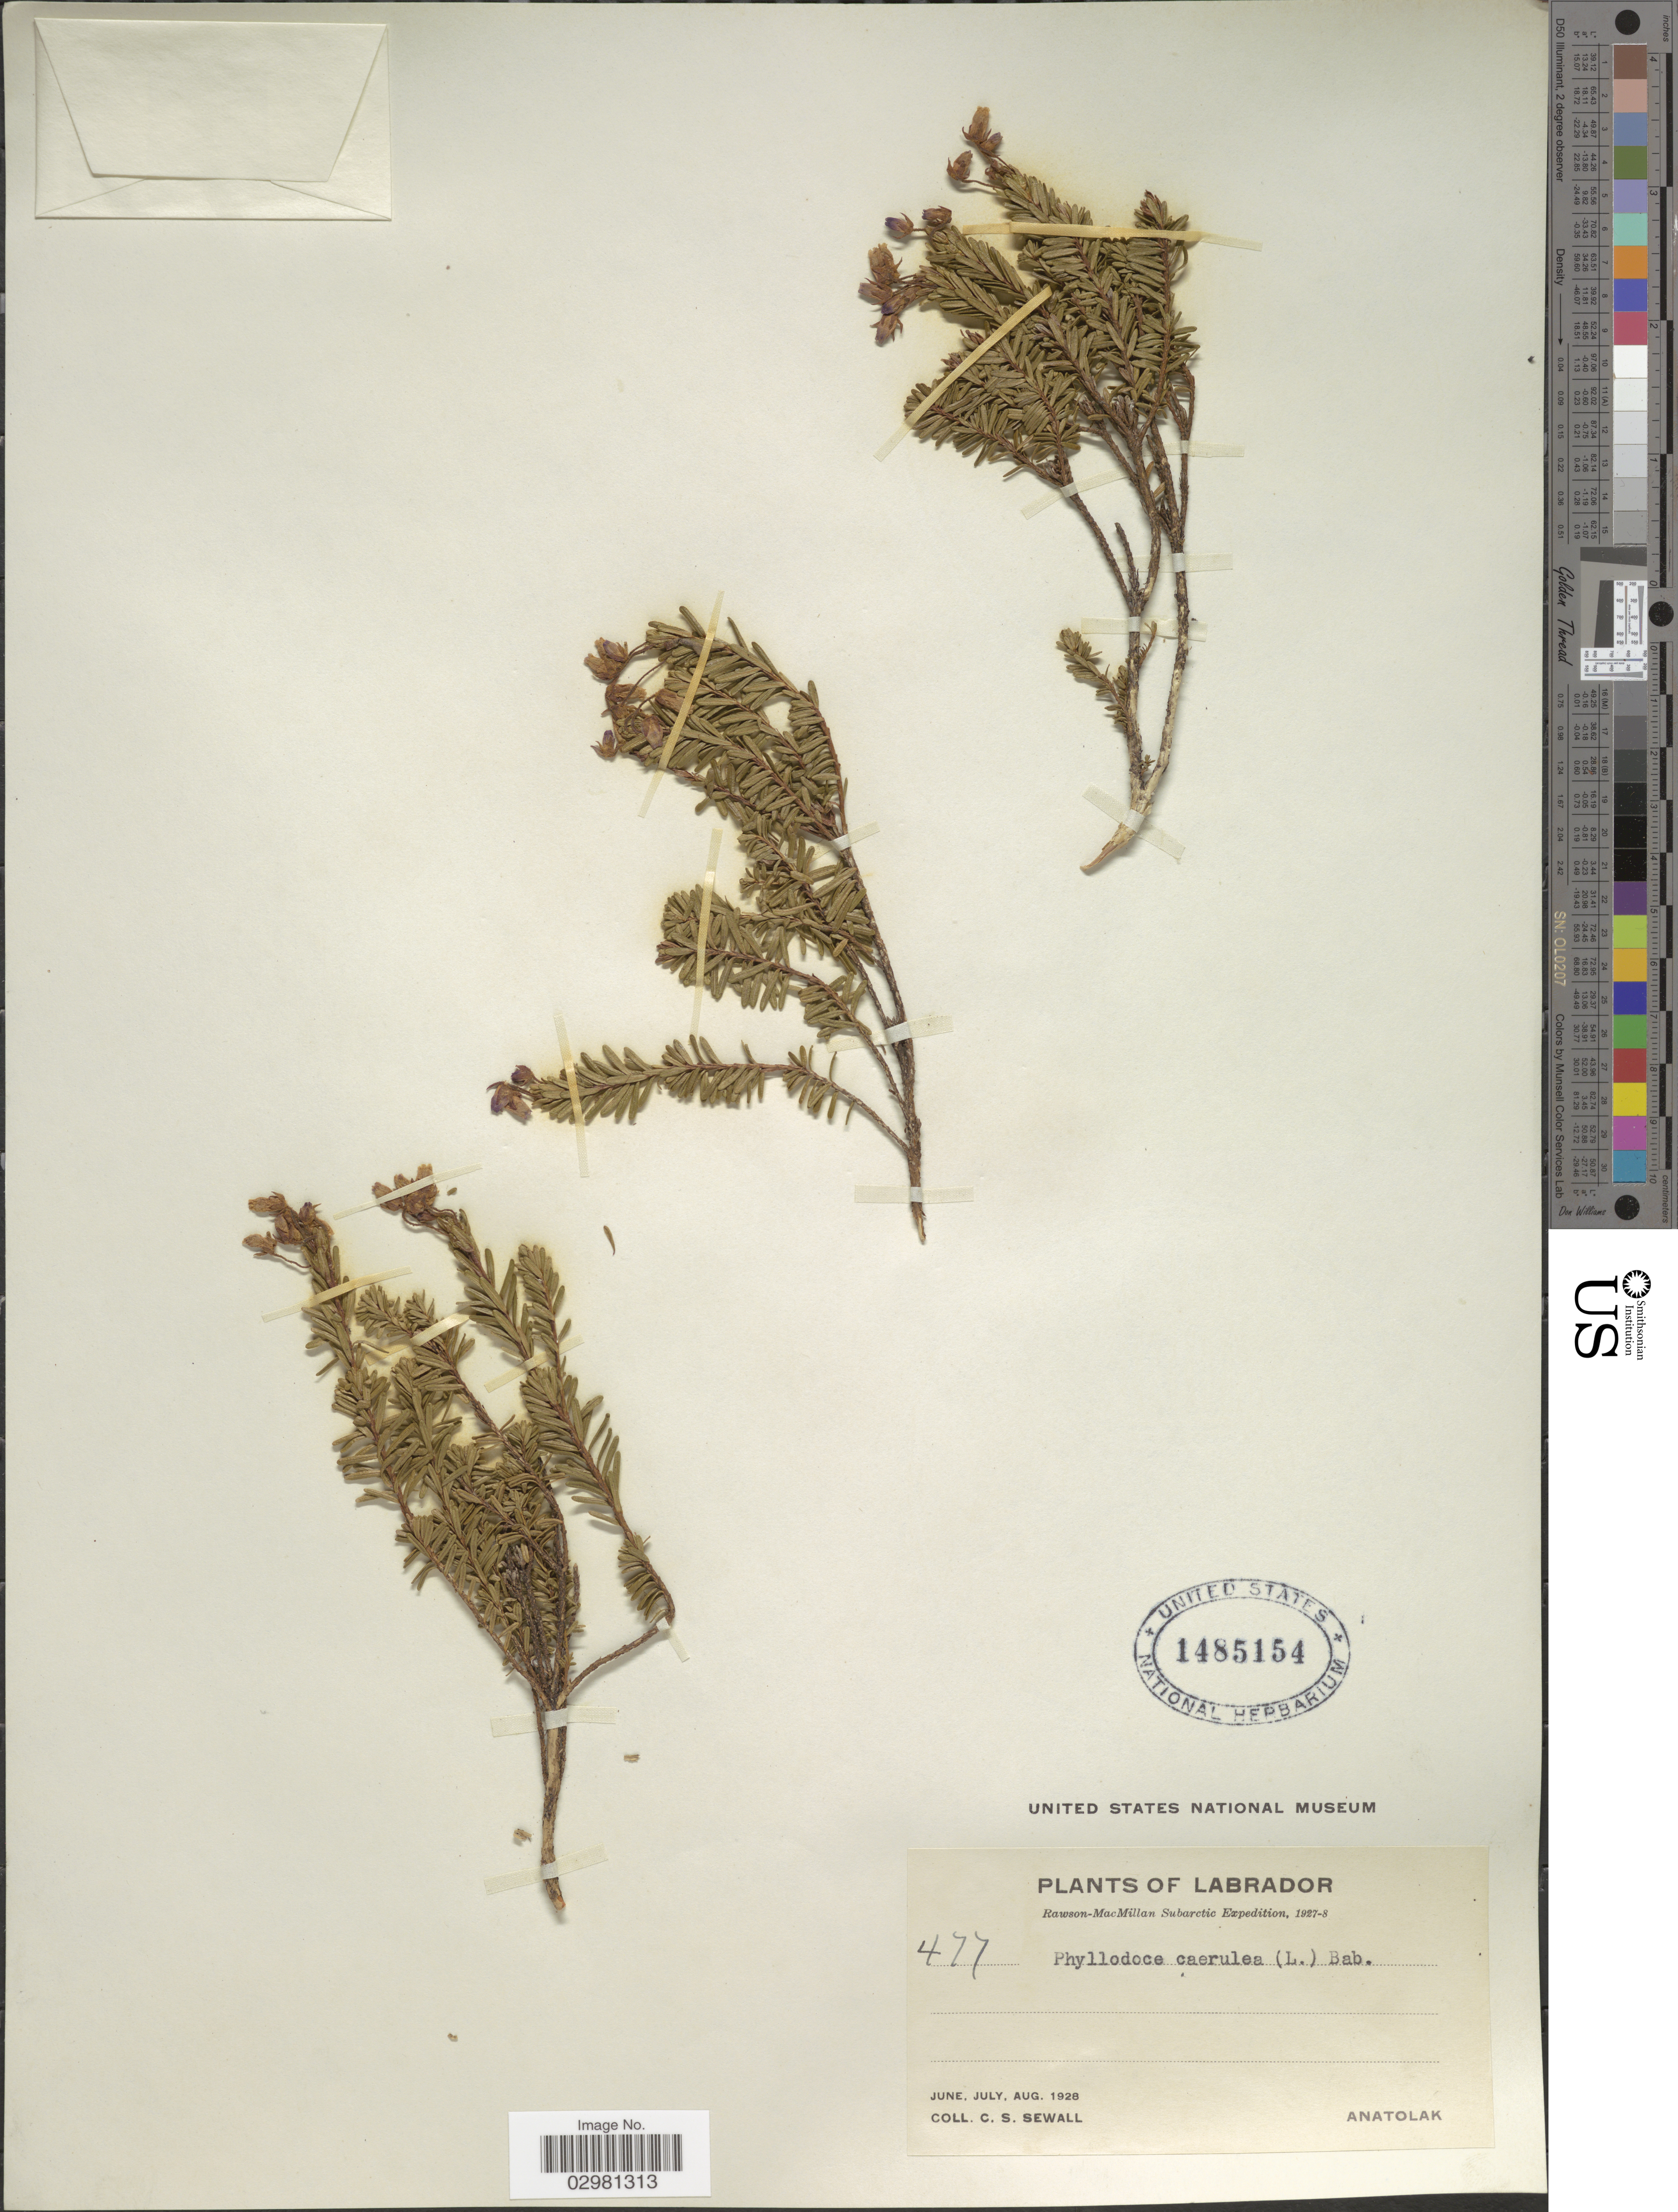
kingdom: Plantae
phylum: Tracheophyta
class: Magnoliopsida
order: Ericales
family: Ericaceae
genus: Phyllodoce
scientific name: Phyllodoce caerulea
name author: (L.) Bab.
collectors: C. Sewall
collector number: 477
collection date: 1928-06/1928-08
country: Canada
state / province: Newfoundland and Labrador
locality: Labrador, Anatolak.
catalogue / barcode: US 1485154